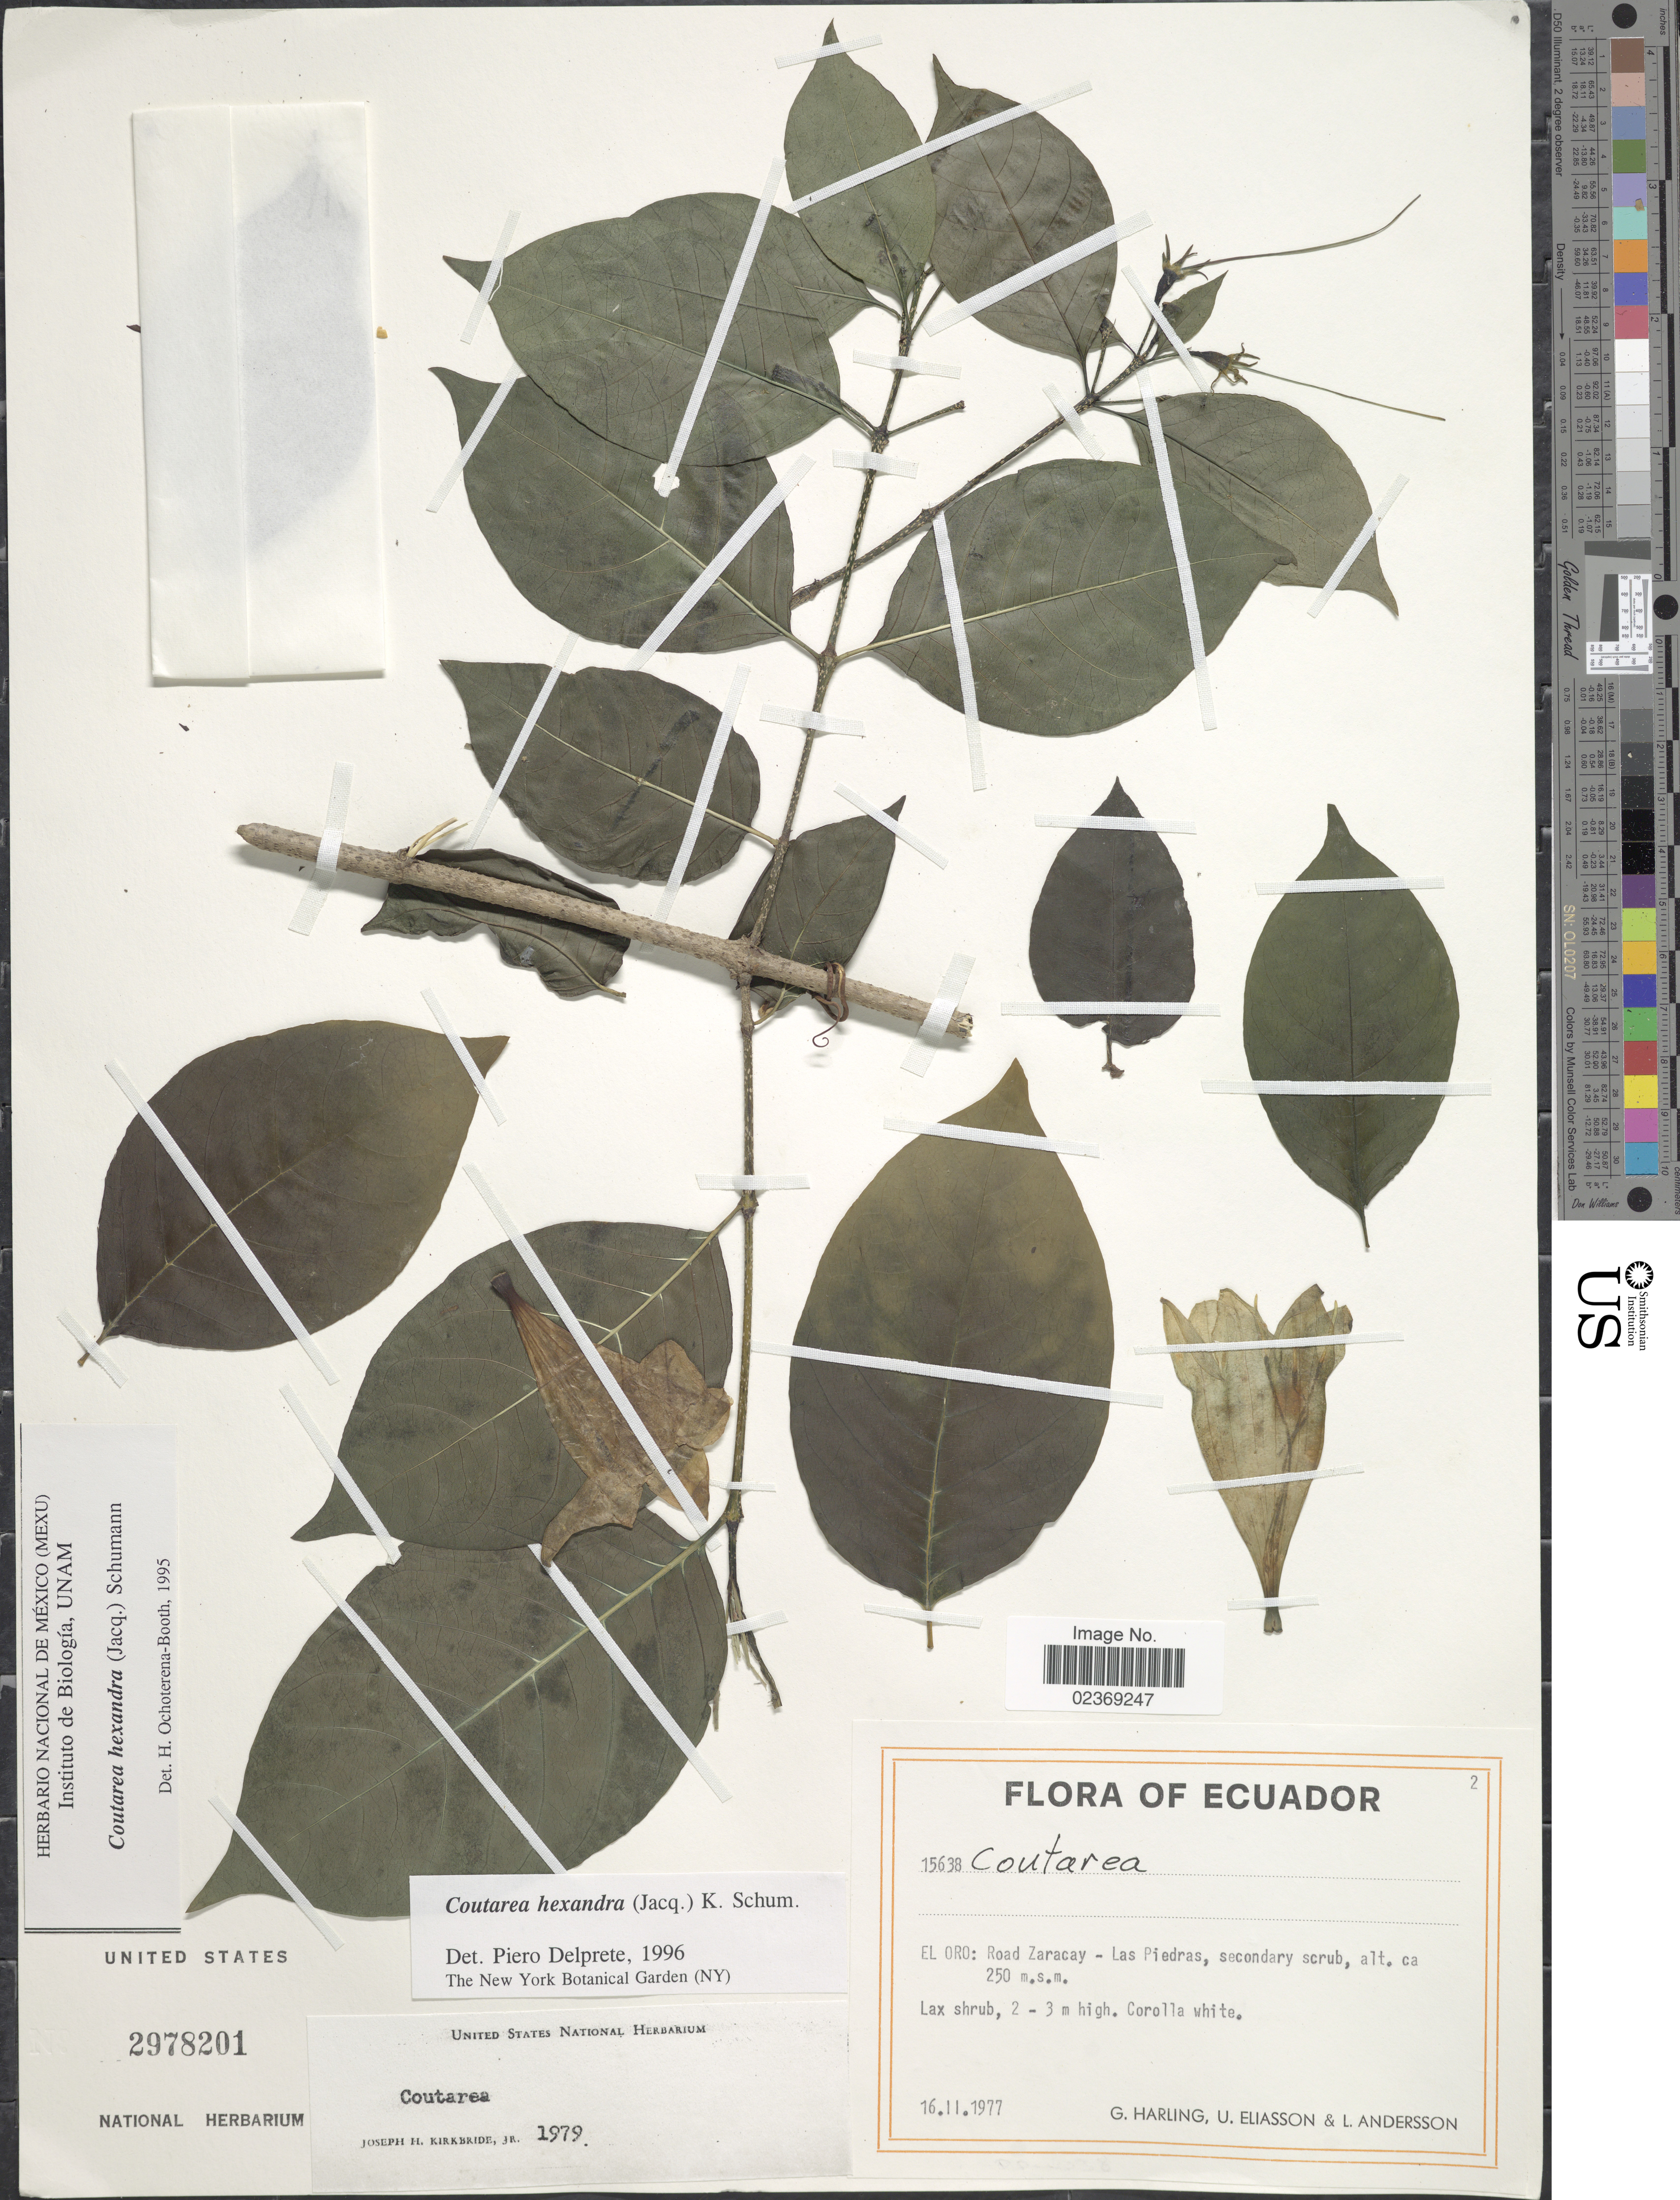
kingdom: Plantae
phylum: Tracheophyta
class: Magnoliopsida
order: Gentianales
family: Rubiaceae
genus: Coutarea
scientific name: Coutarea hexandra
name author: (Jacq.) K. Schum.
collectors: G. Harling, U. Eliasson & L. Andersson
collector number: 15638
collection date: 1977-02-16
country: Ecuador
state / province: El Oro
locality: Road Zaracay - Las Piedras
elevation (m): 250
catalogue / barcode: US 2978201